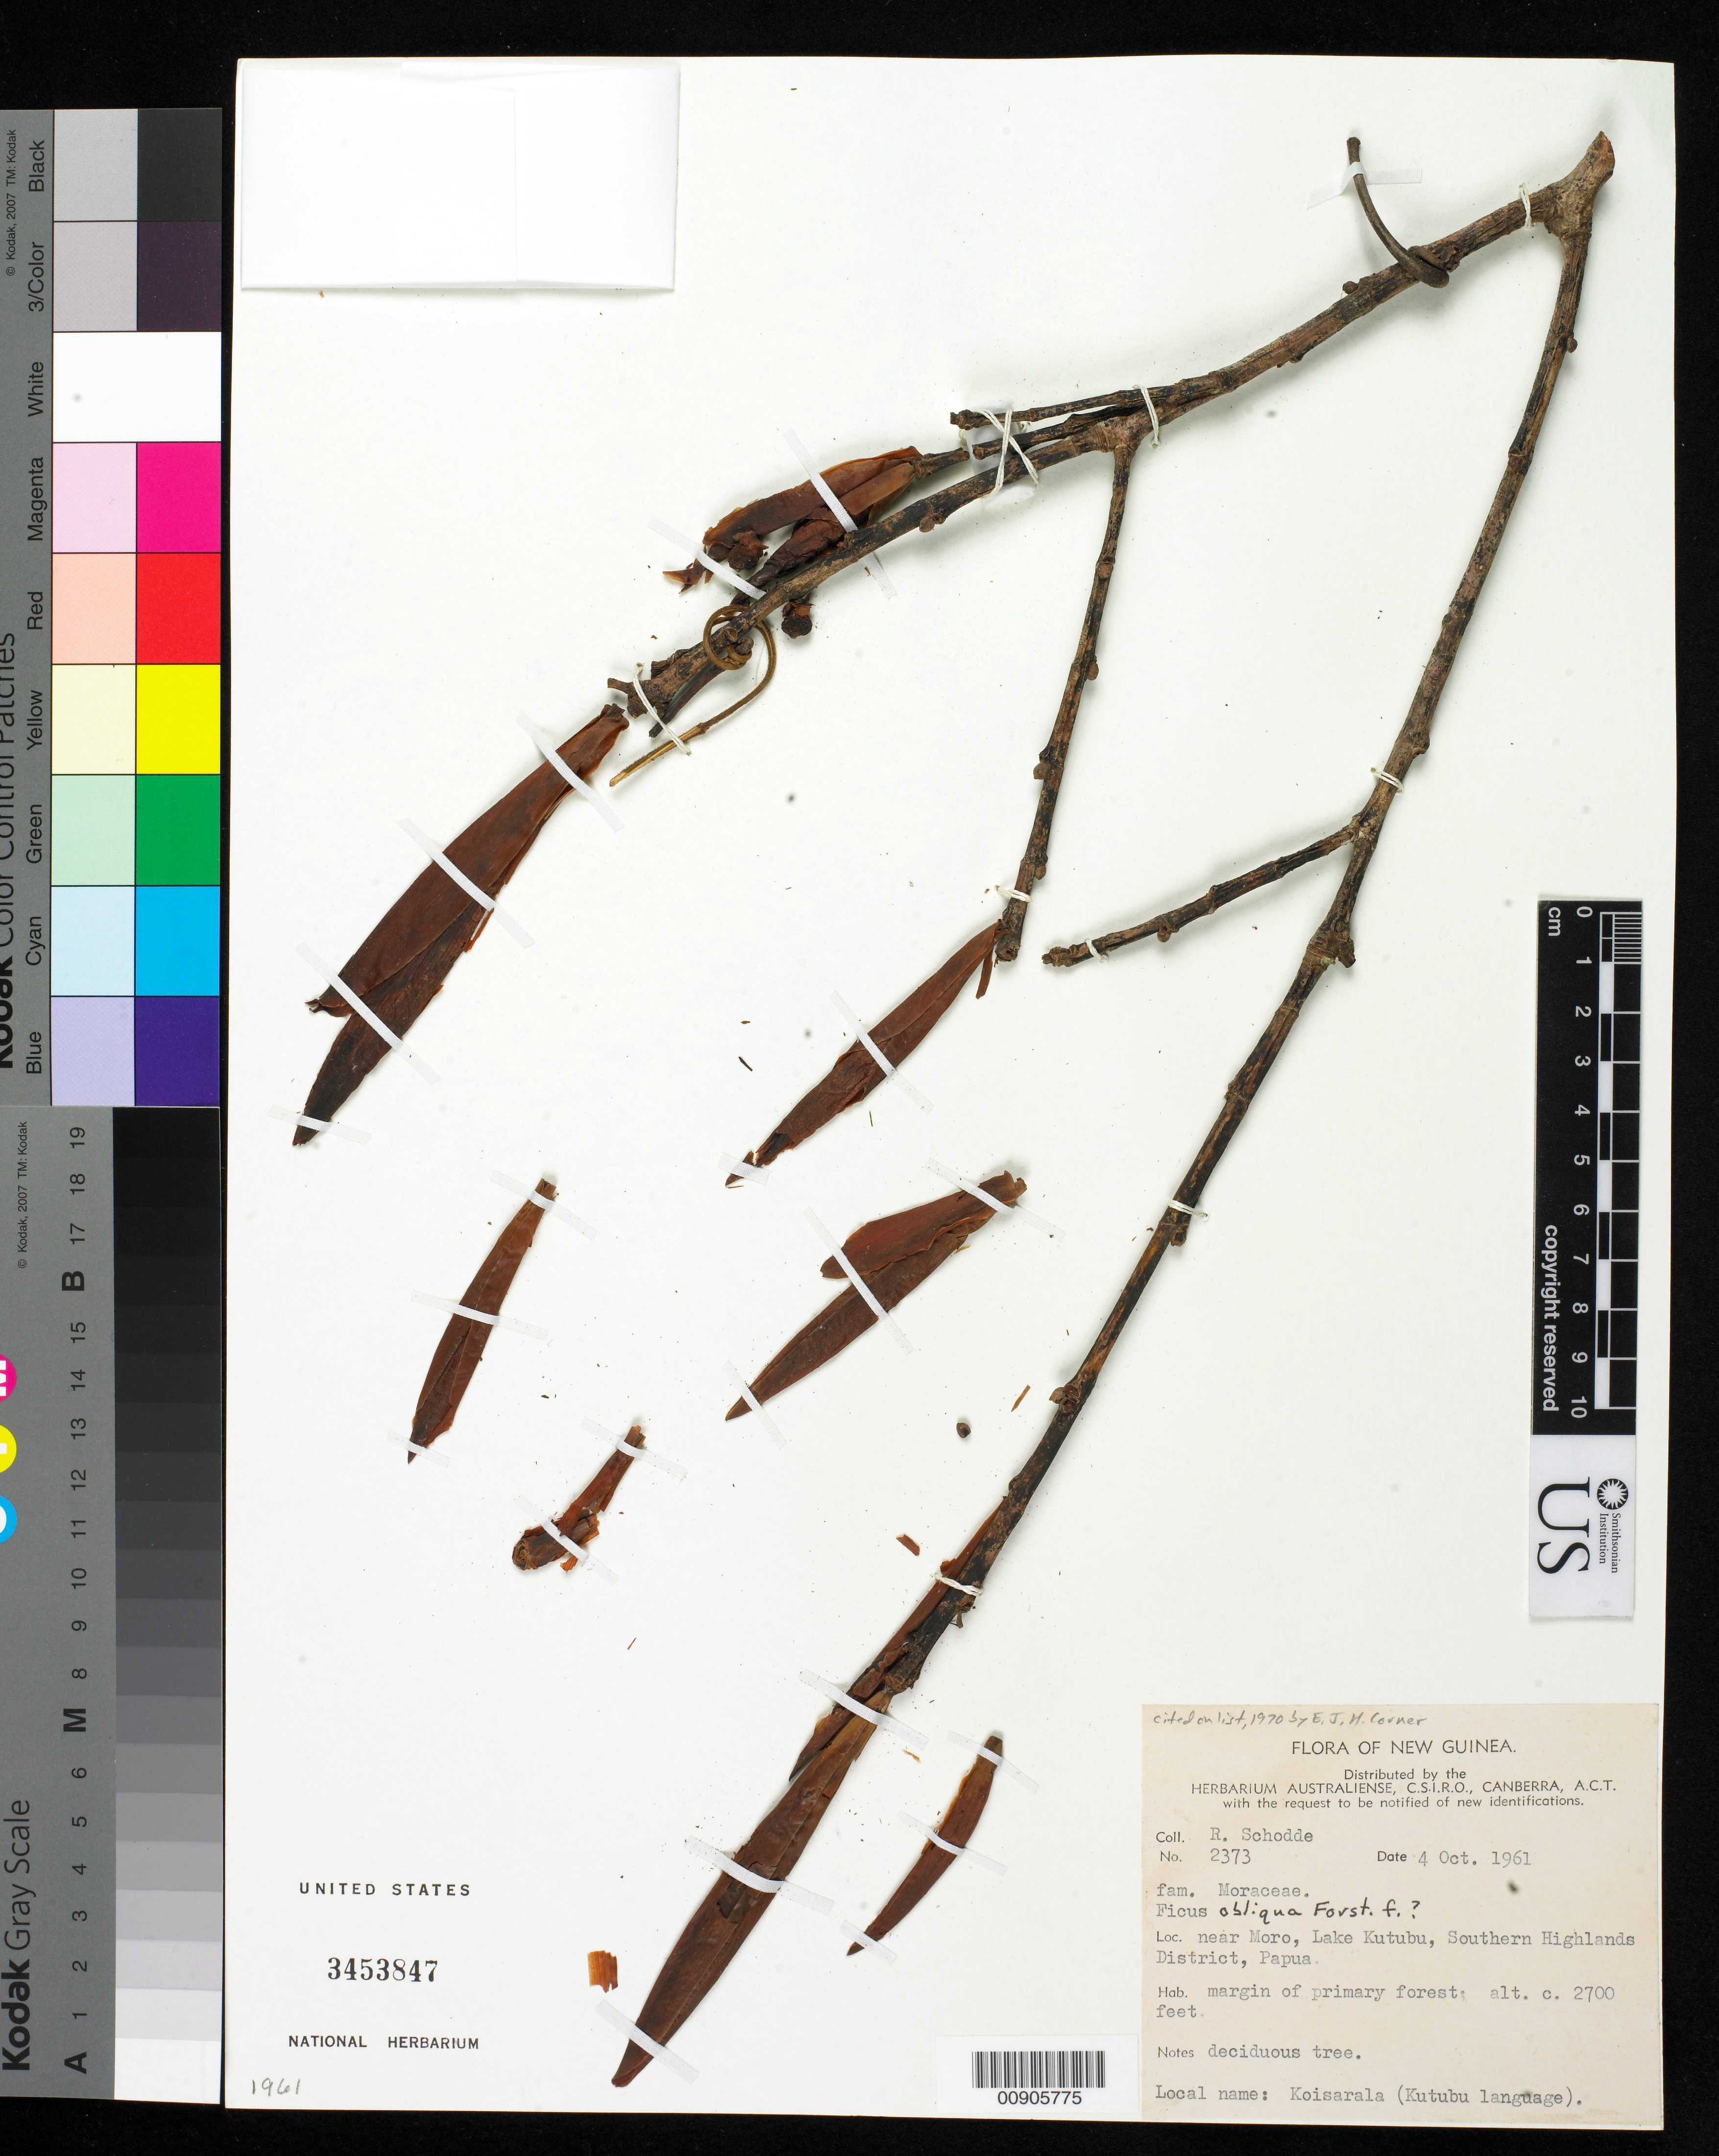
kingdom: Plantae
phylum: Tracheophyta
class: Magnoliopsida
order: Rosales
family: Moraceae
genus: Ficus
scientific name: Ficus obliqua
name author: G. Forst.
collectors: R. Schodde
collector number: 2373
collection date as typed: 04 Oct 1961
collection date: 1961-10-04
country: Papua New Guinea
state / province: Southern Highlands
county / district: Kutubu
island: New Guinea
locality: Southern highlands, Lake Kutubu, near Moro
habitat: margin of primary forest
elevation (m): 823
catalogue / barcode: US 3453847